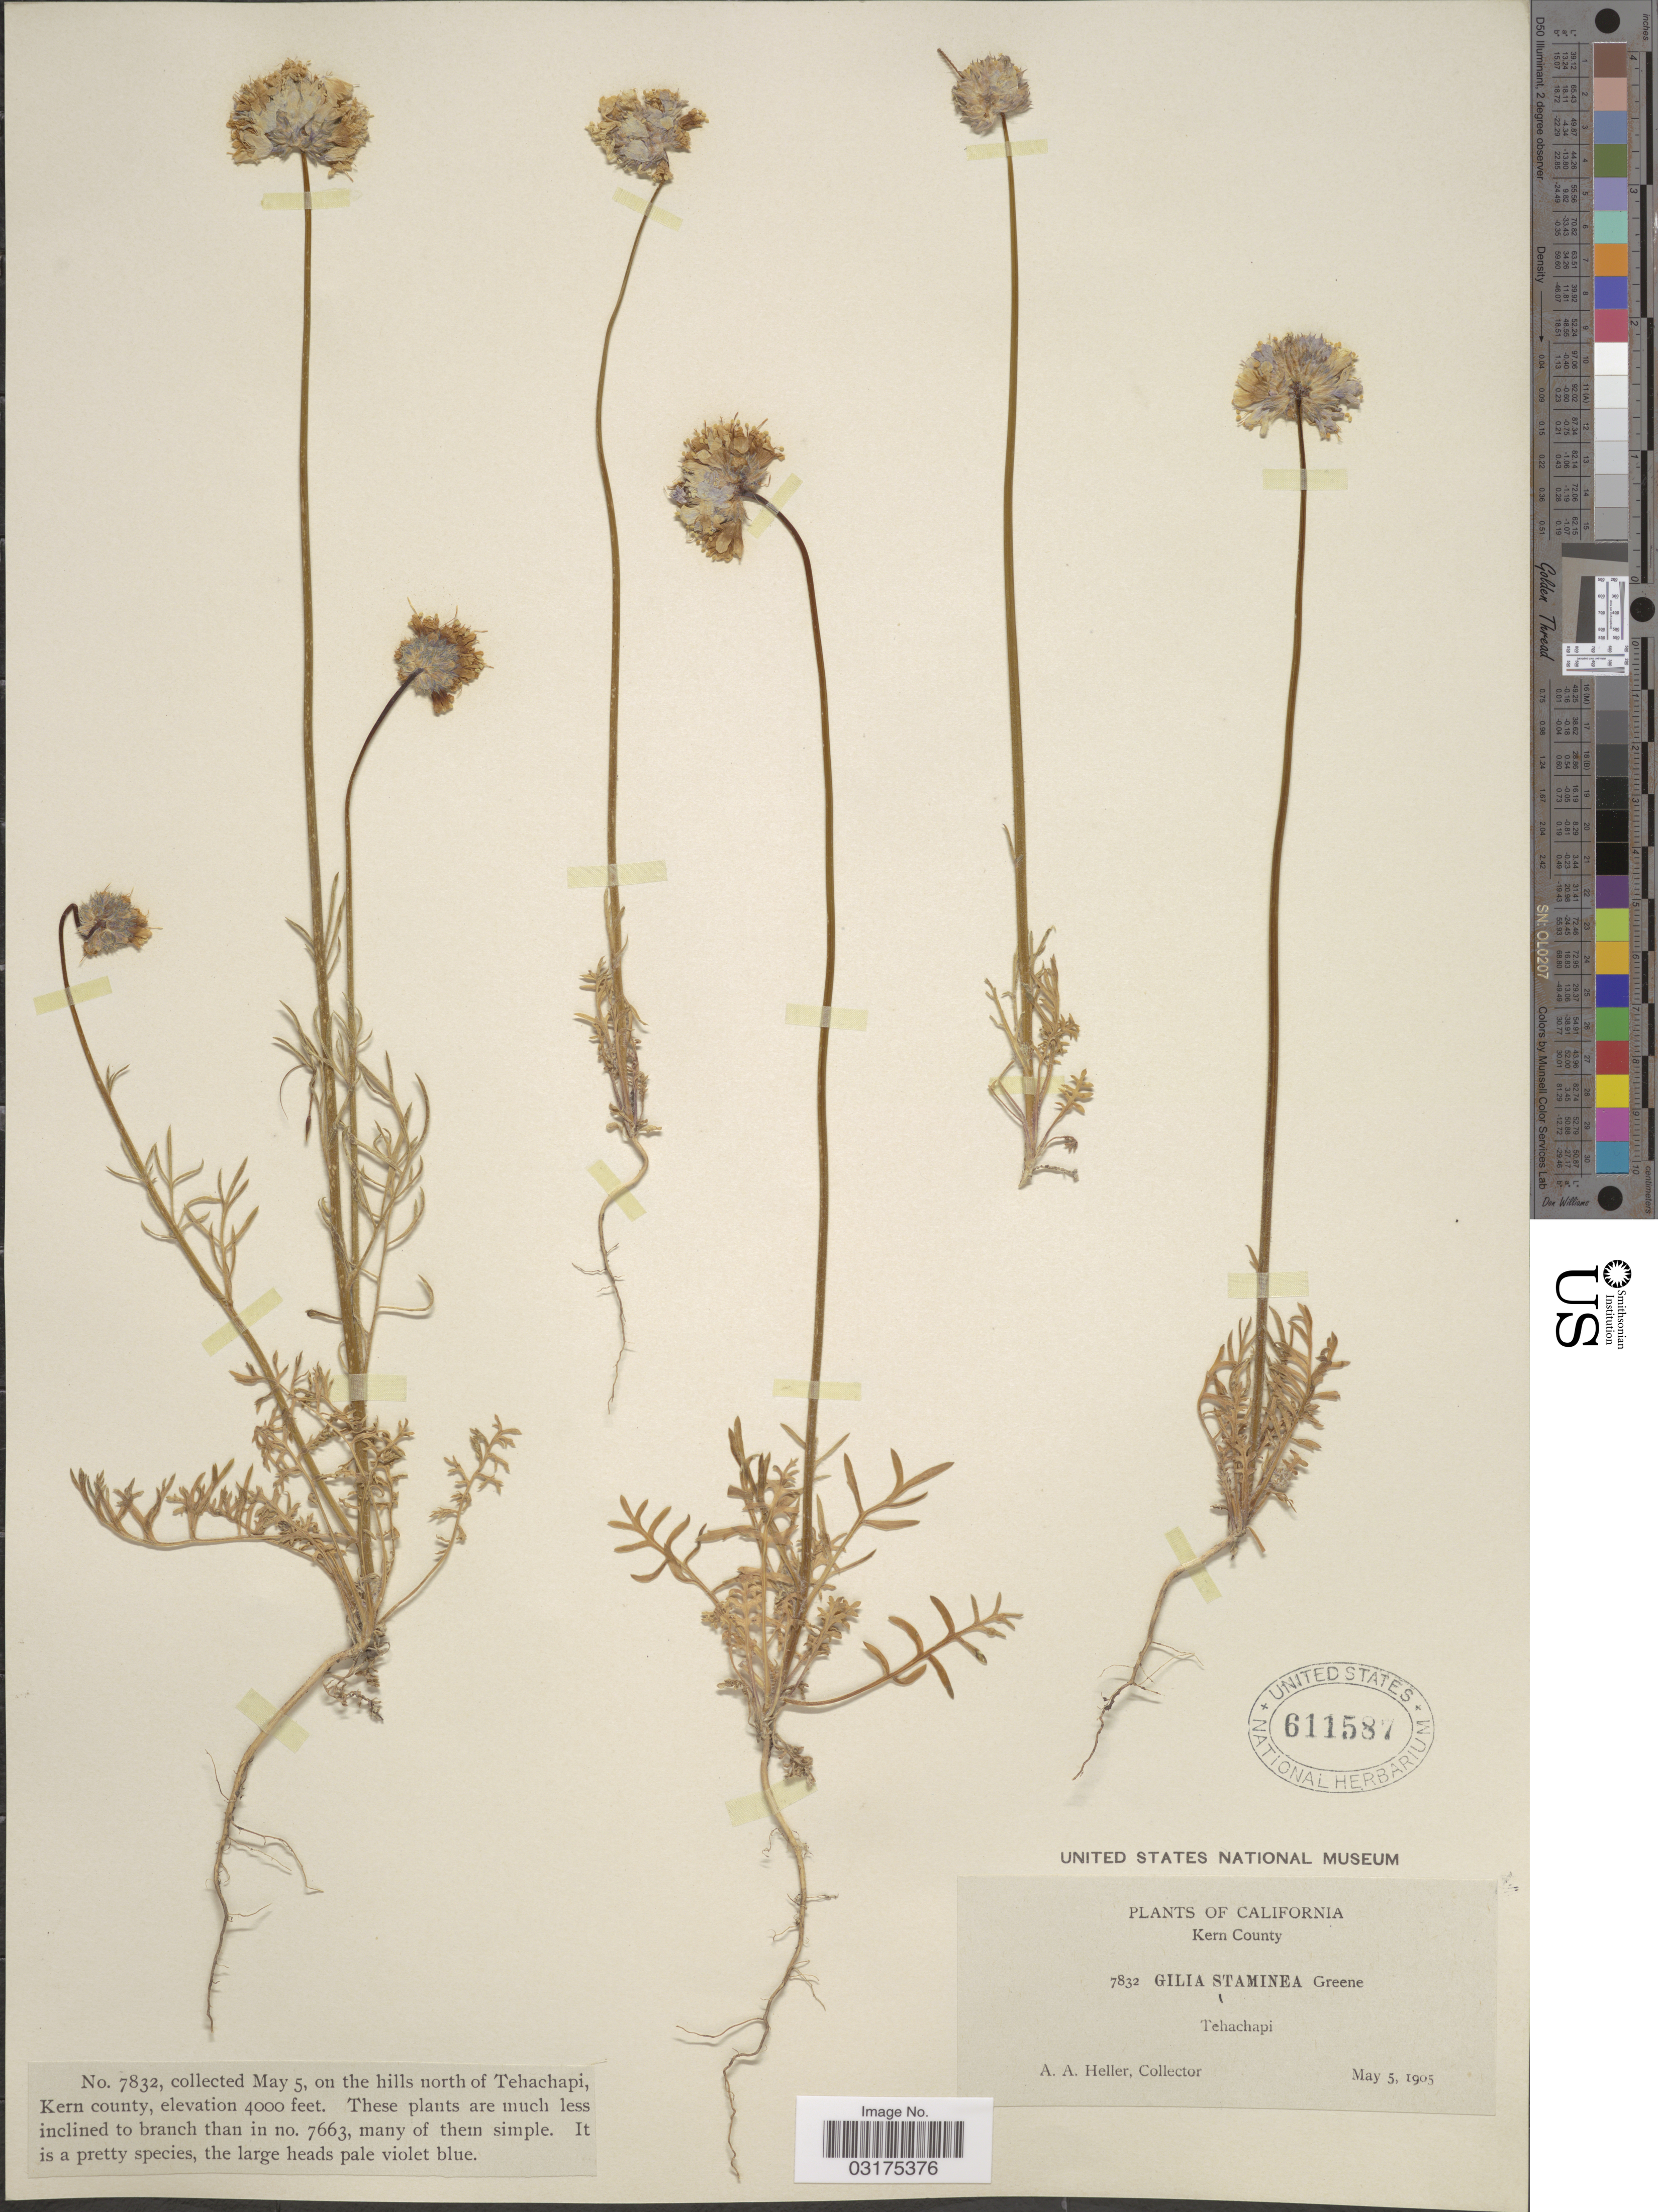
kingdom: Plantae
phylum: Tracheophyta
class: Magnoliopsida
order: Ericales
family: Polemoniaceae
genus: Gilia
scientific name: Gilia capitata subsp. staminea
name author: (Greene) V.E. Grant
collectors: A. A. Heller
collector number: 7832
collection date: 1905-05-05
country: United States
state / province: California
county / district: Kern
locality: Kern County, Tehachapi, on the hills north of Tehachapi, Kern County.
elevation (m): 1219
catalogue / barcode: US 611587